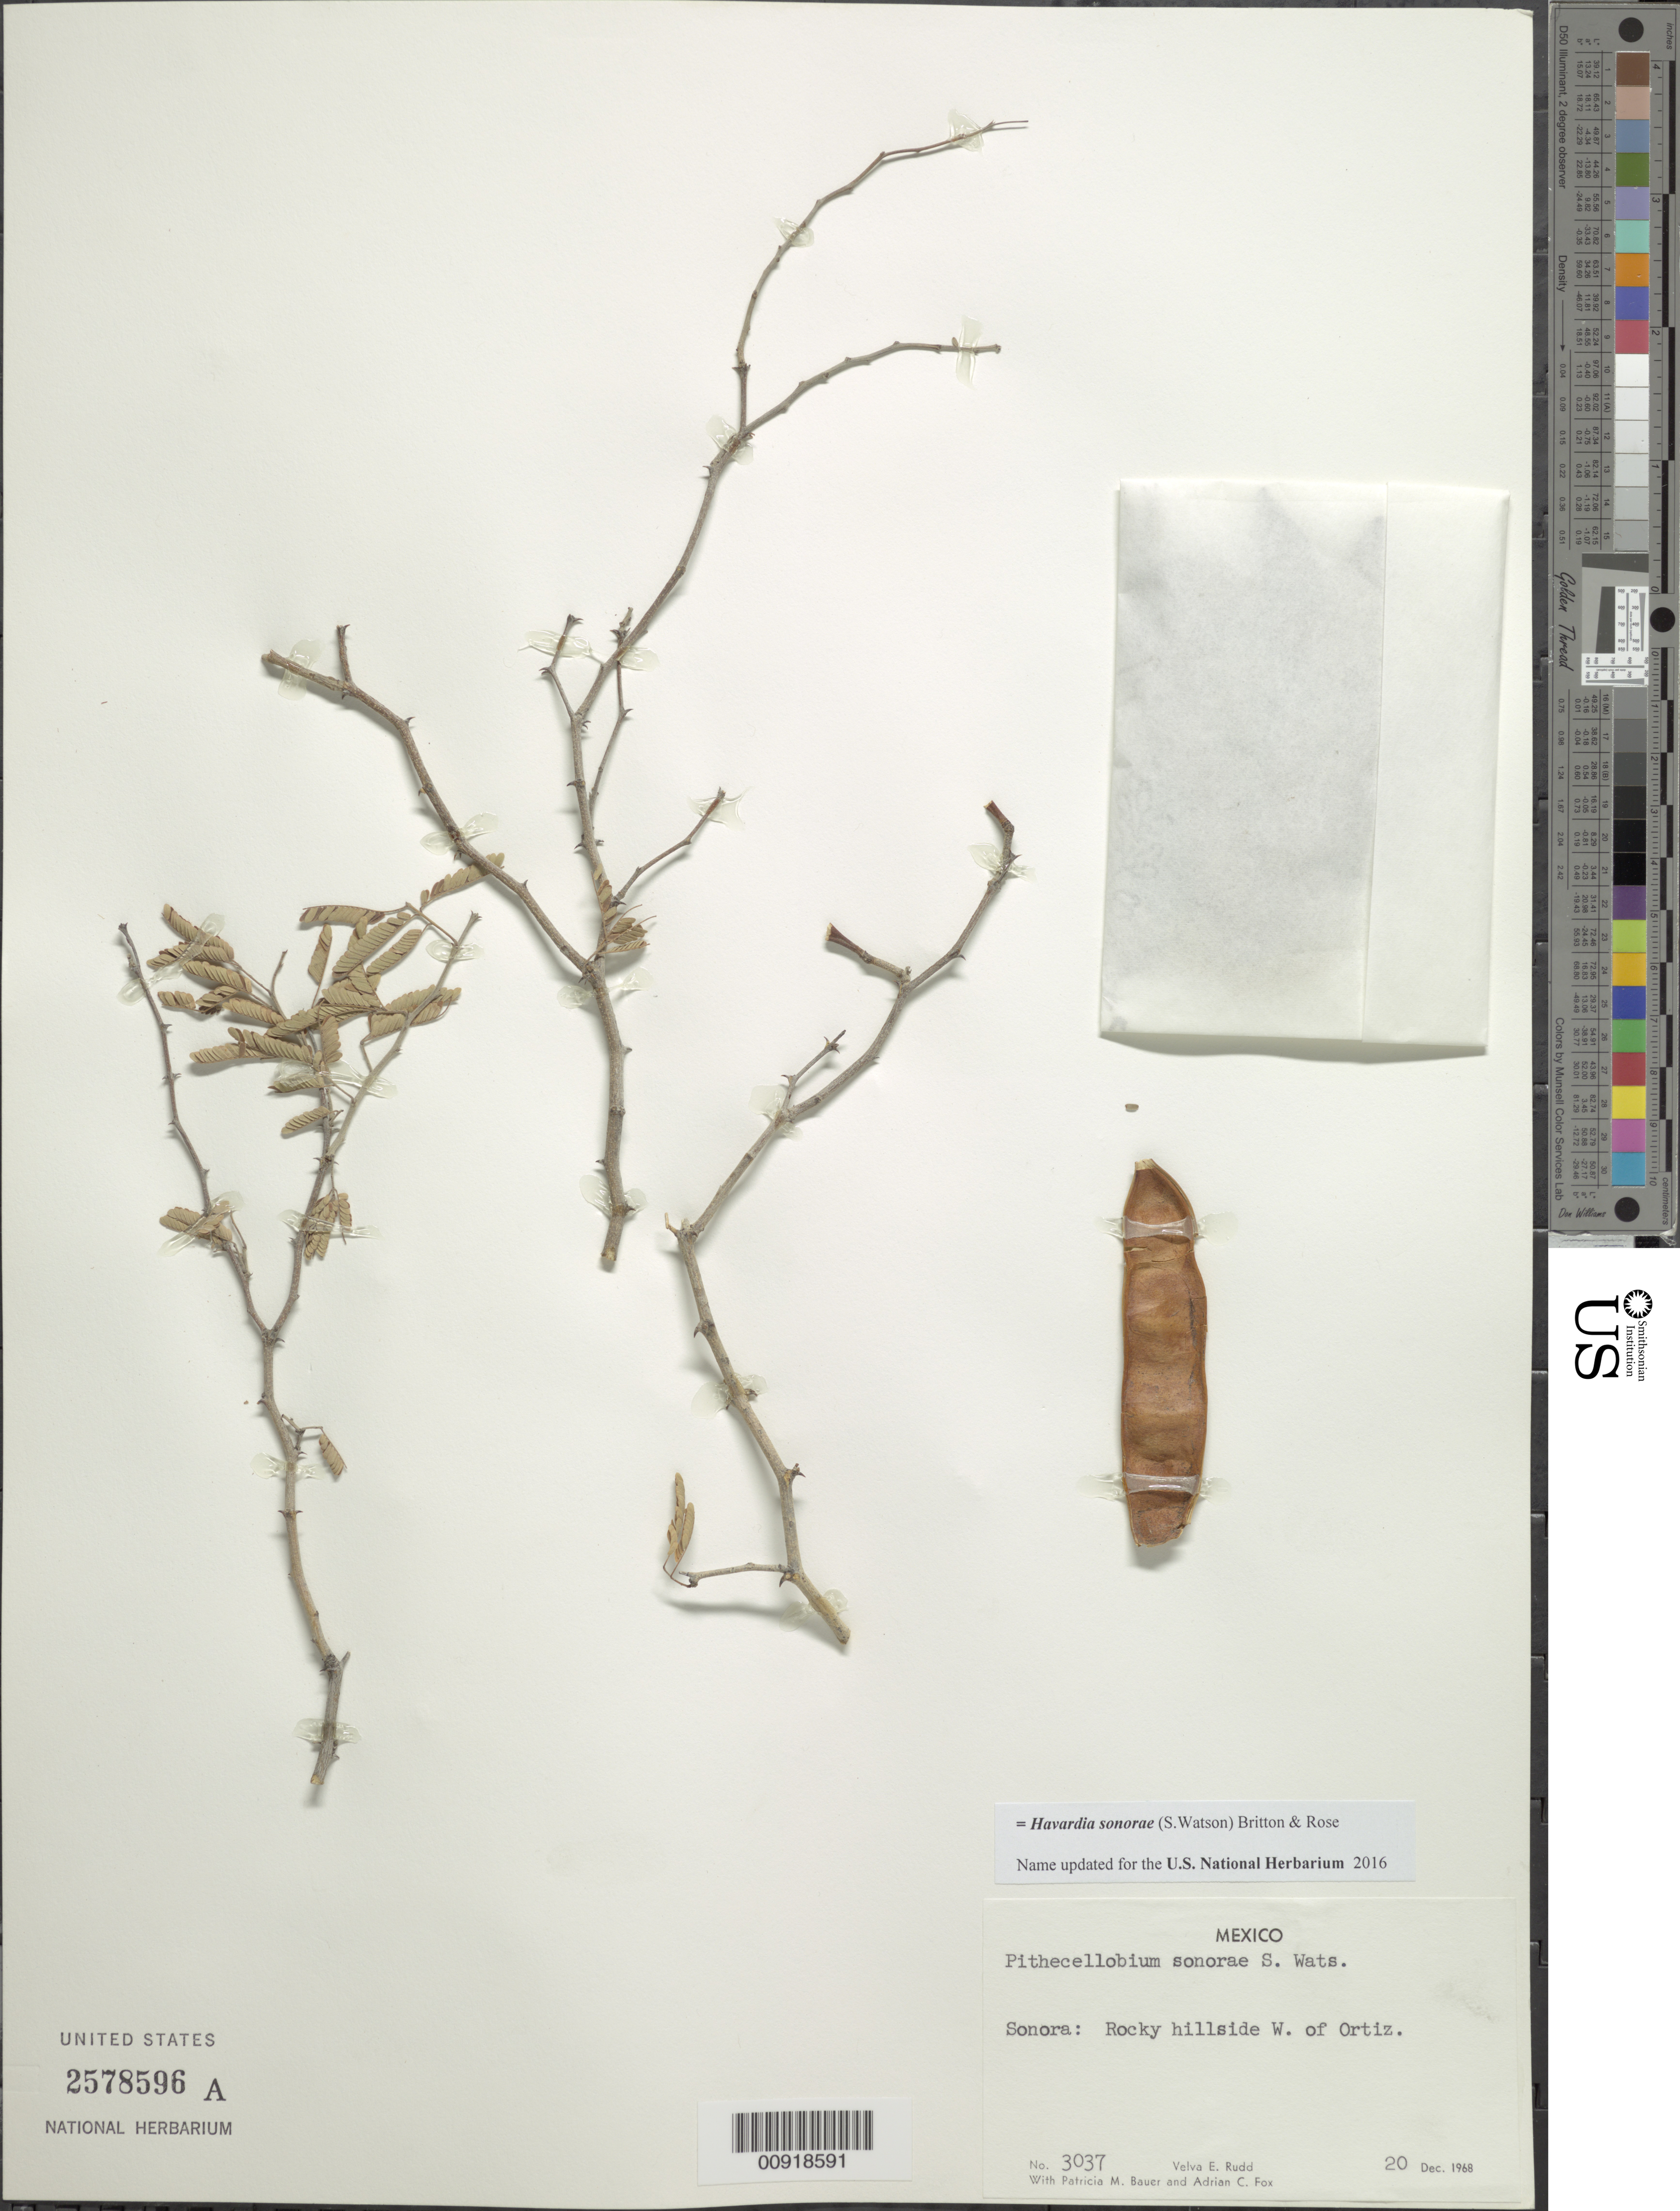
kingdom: Plantae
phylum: Tracheophyta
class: Magnoliopsida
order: Fabales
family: Fabaceae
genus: Havardia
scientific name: Havardia sonorae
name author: (S. Watson) Britton & Rose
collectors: V. E. Rudd, P. Bauer & A. Fox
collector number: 3037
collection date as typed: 20 Dec 1968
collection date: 1968-12-20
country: Mexico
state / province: Sonora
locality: Sonora: W of Ortiz.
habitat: Rocky hillside.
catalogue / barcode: US 2578596A